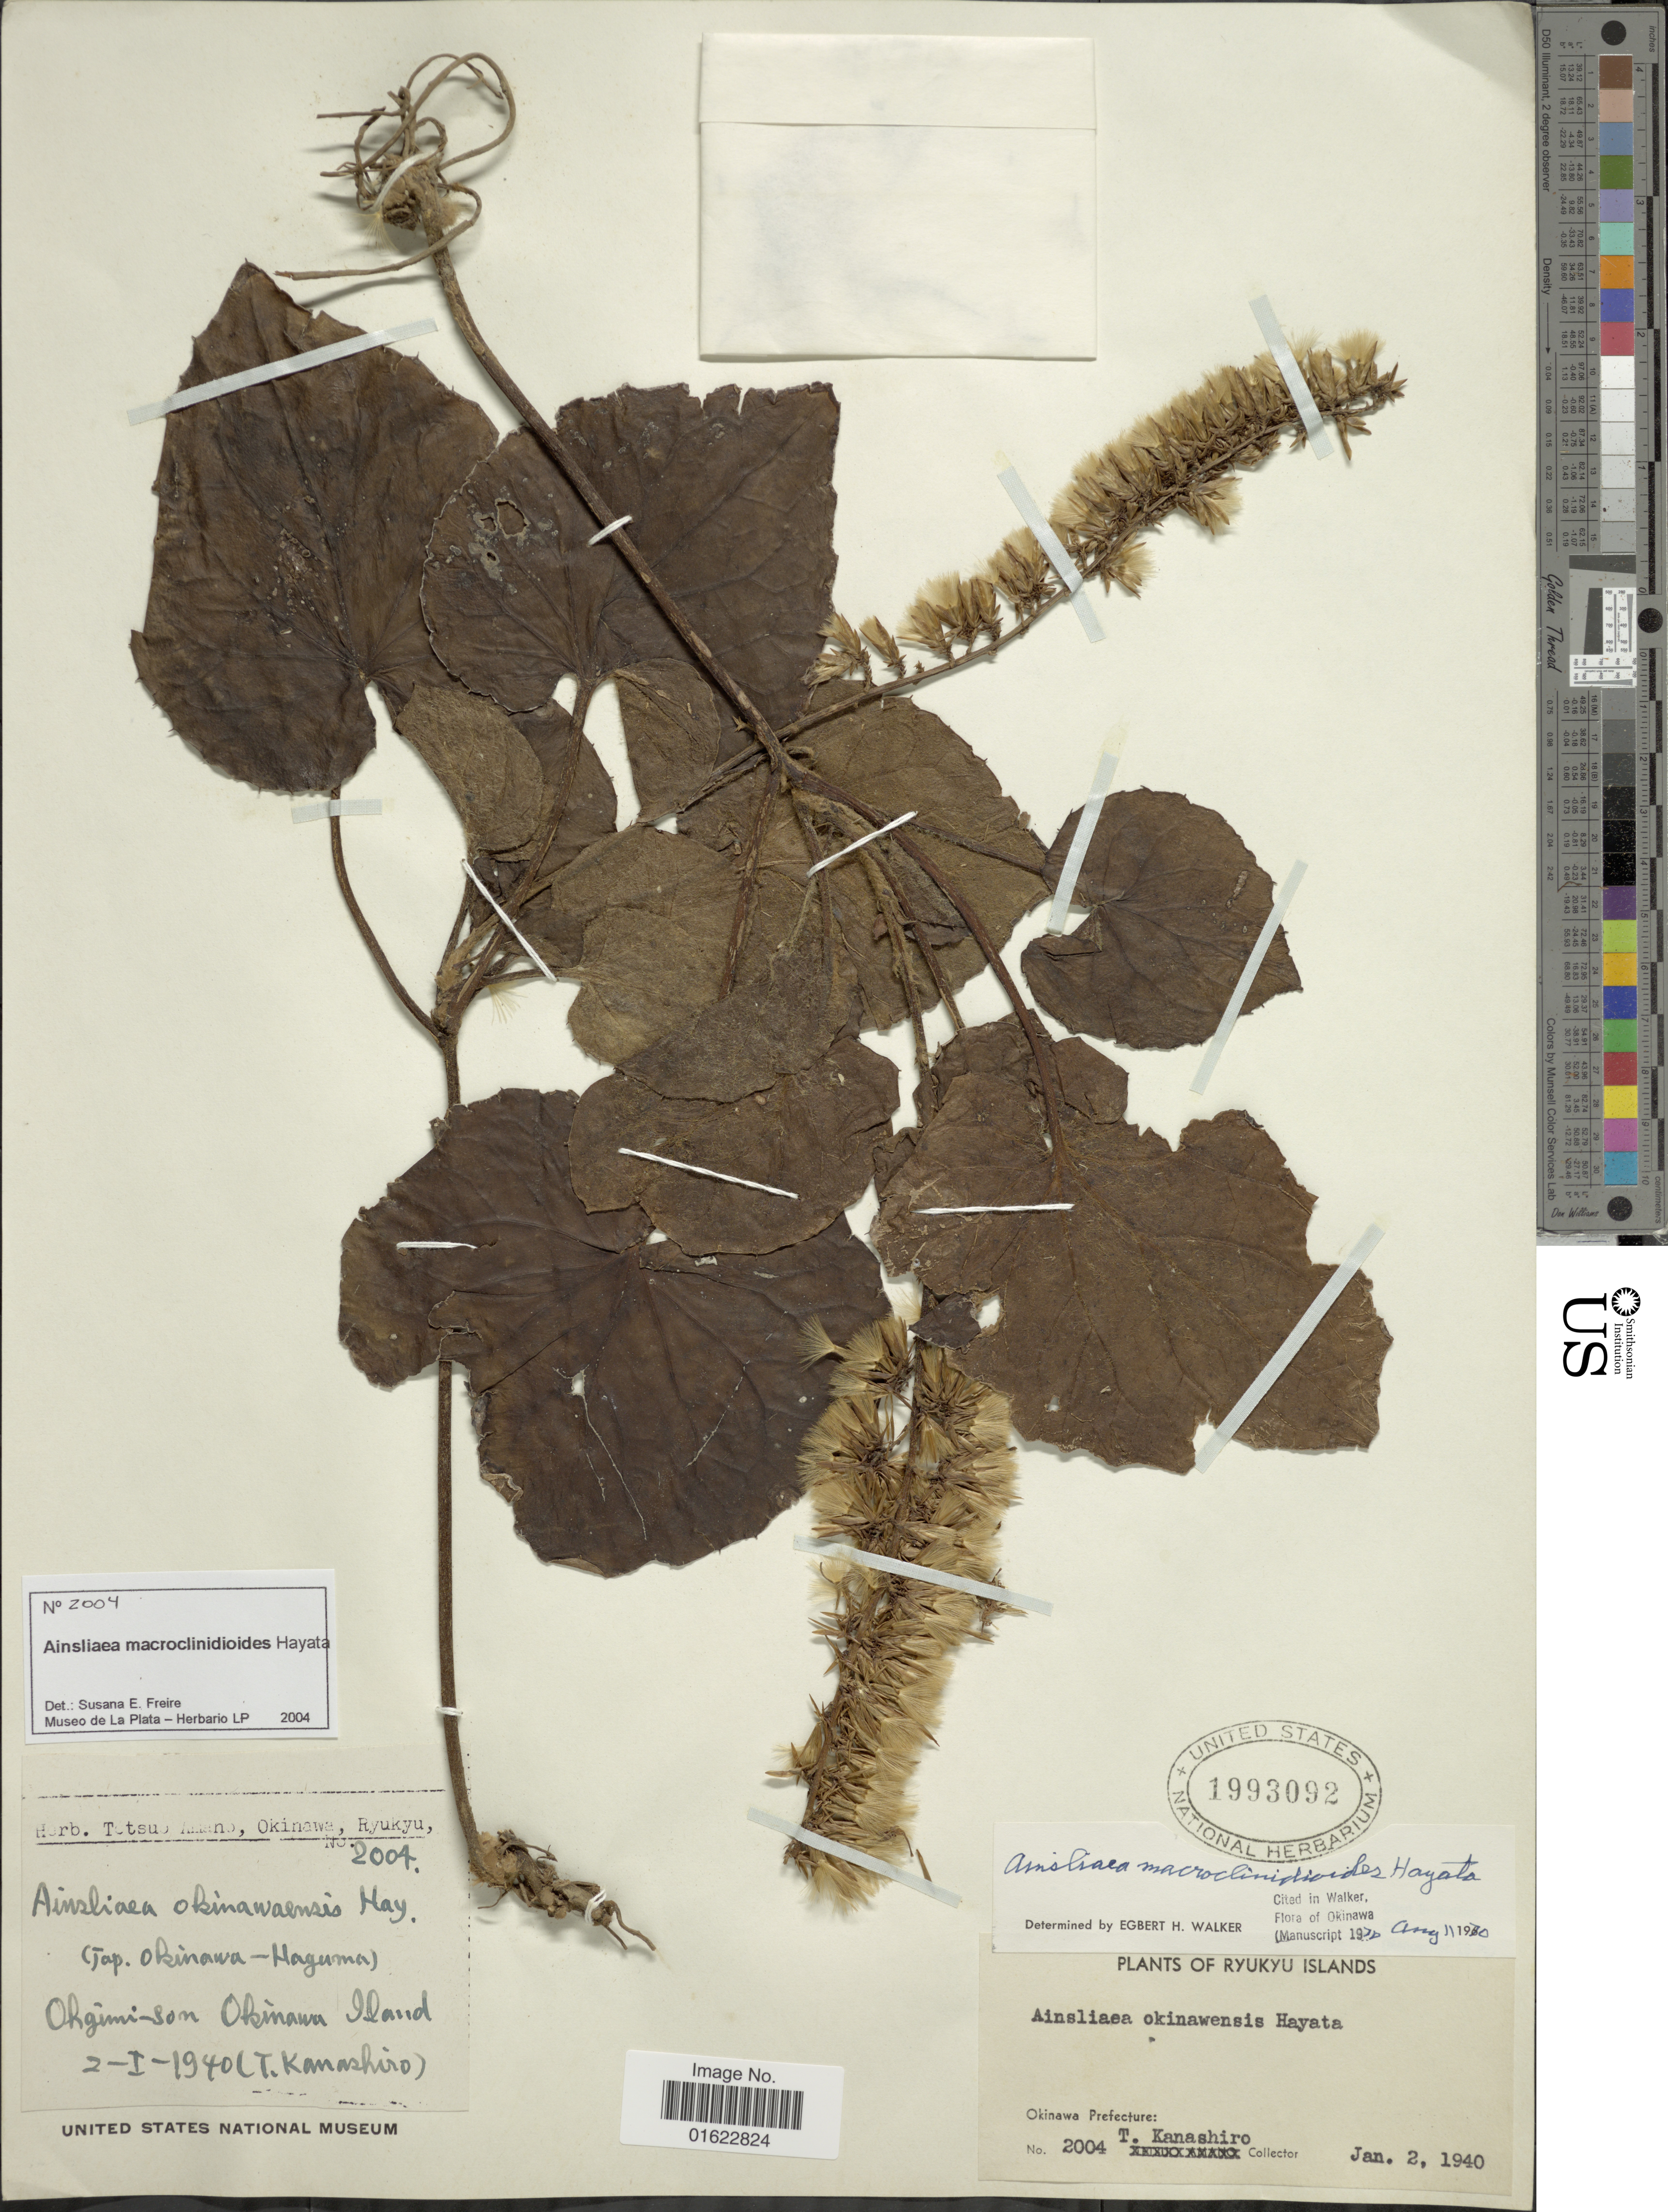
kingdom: Plantae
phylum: Tracheophyta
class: Magnoliopsida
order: Asterales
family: Asteraceae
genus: Ainsliaea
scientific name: Ainsliaea macroclinidioides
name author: Hayata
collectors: T. Kanashiro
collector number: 2004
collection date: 1940-01-02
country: Japan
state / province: Okinawa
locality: Ohgimi-son Okinawa Island. Ryukyu Islands, Okinawa Prefecture.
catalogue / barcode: US 1993092